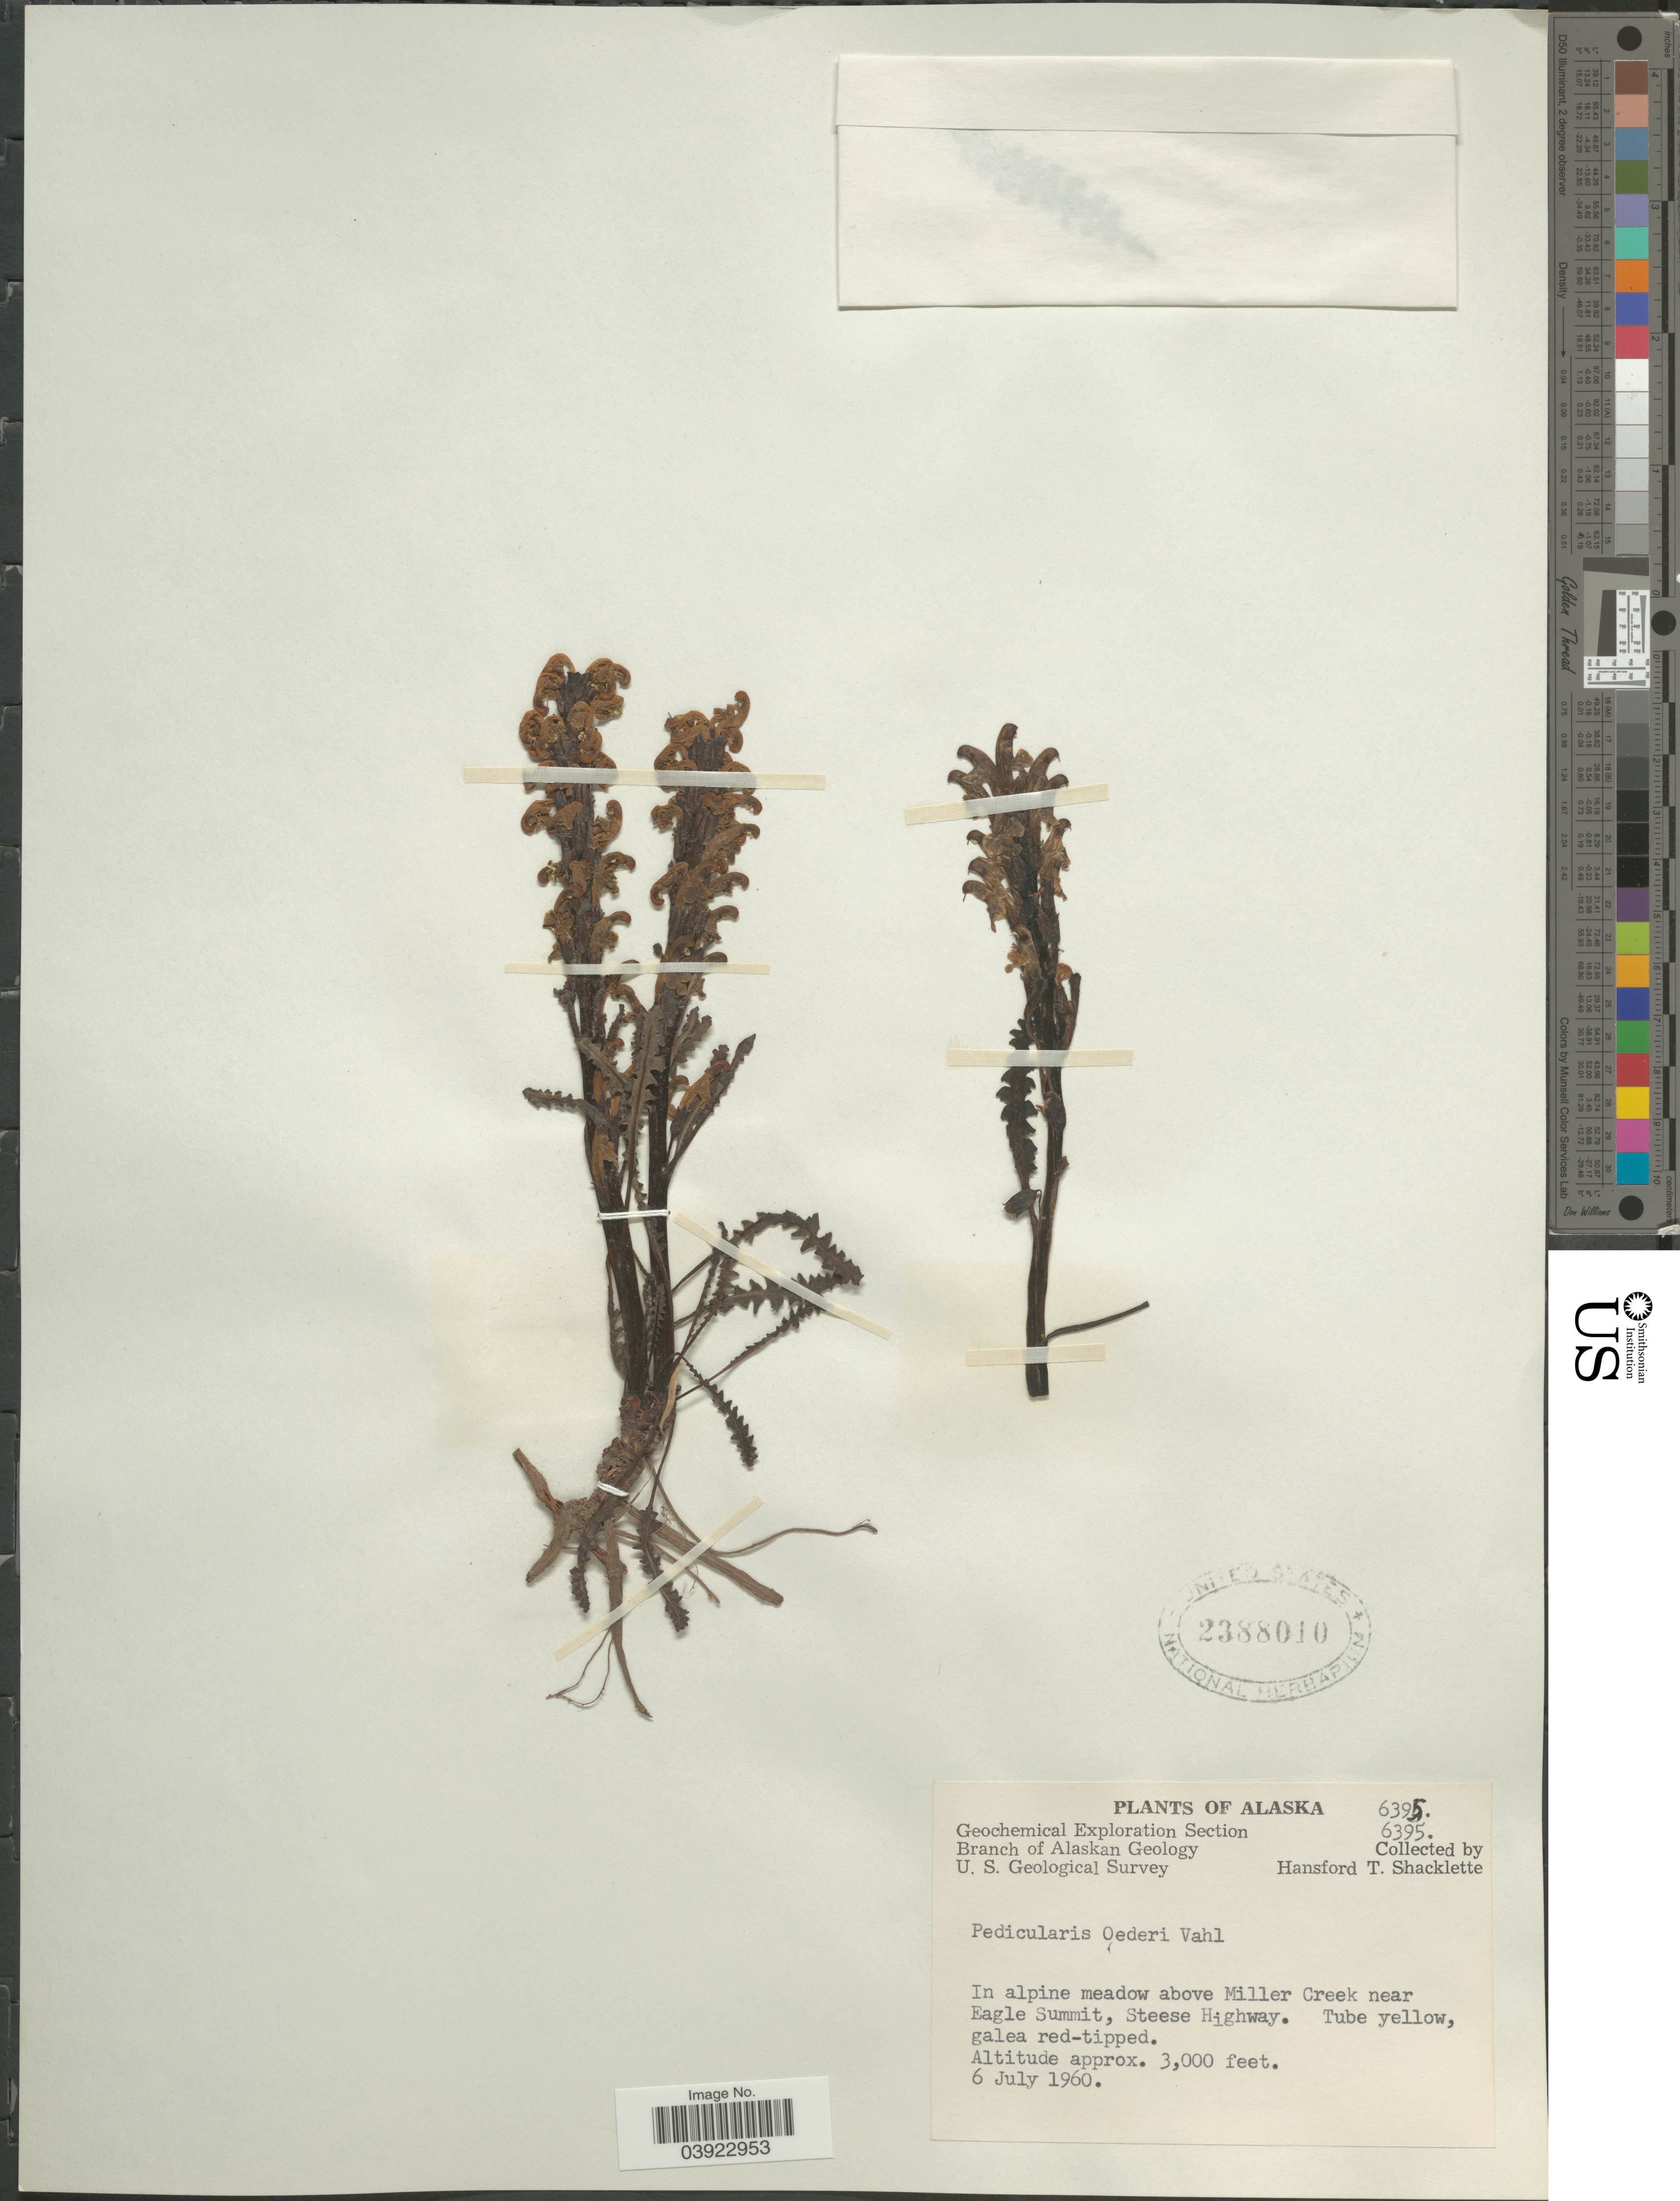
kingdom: Plantae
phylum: Tracheophyta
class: Magnoliopsida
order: Lamiales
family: Orobanchaceae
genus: Pedicularis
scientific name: Pedicularis oederi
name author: Vahl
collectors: H. Shacklette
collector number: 6395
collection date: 1960-07-06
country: United States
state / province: Alaska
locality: In alpine meadow above Miller Creek near Eagle Summit, Steese Highway.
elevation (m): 914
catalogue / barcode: US 2388010